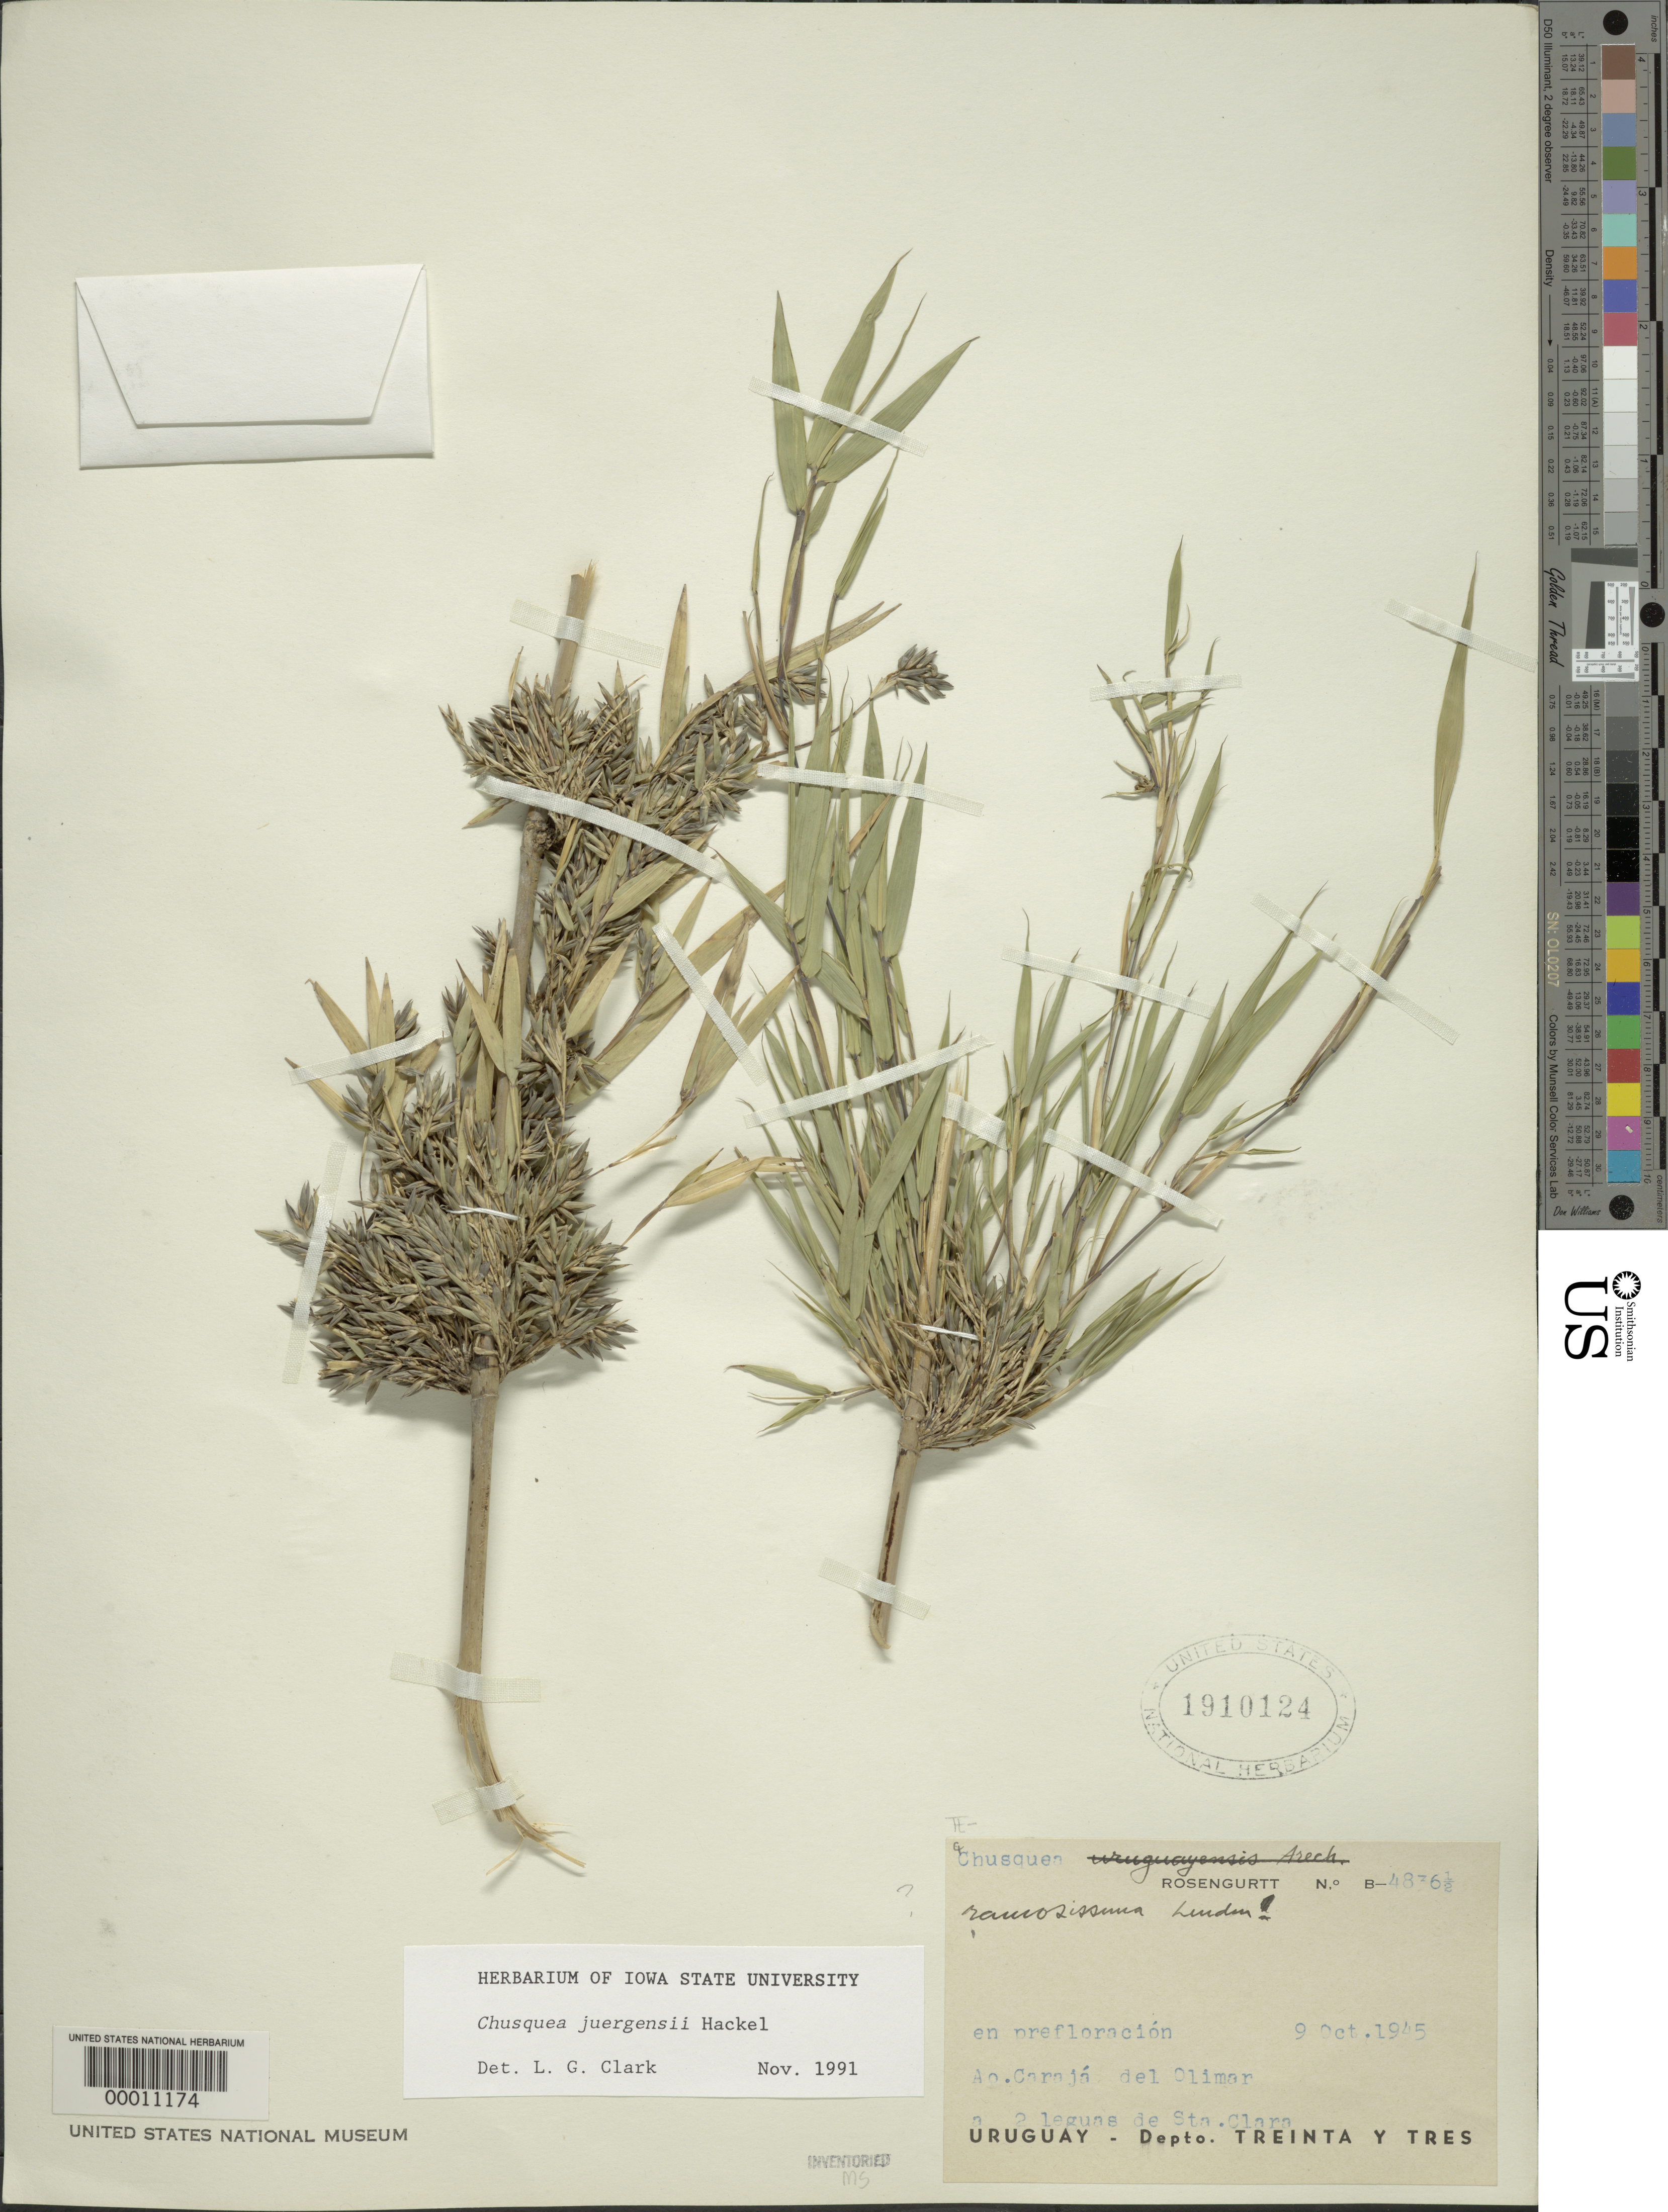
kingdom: Plantae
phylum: Tracheophyta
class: Liliopsida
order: Poales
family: Poaceae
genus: Chusquea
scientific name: Chusquea juergensii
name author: Hack.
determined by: Clark, Lynn G., (ISC), Iowa State University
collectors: B. Rosengurtt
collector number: B-4836.5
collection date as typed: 09 Oct 1945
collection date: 1945-10-09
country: Uruguay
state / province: Treinta Y Tres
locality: Caraja del olimar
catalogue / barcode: US 1910124